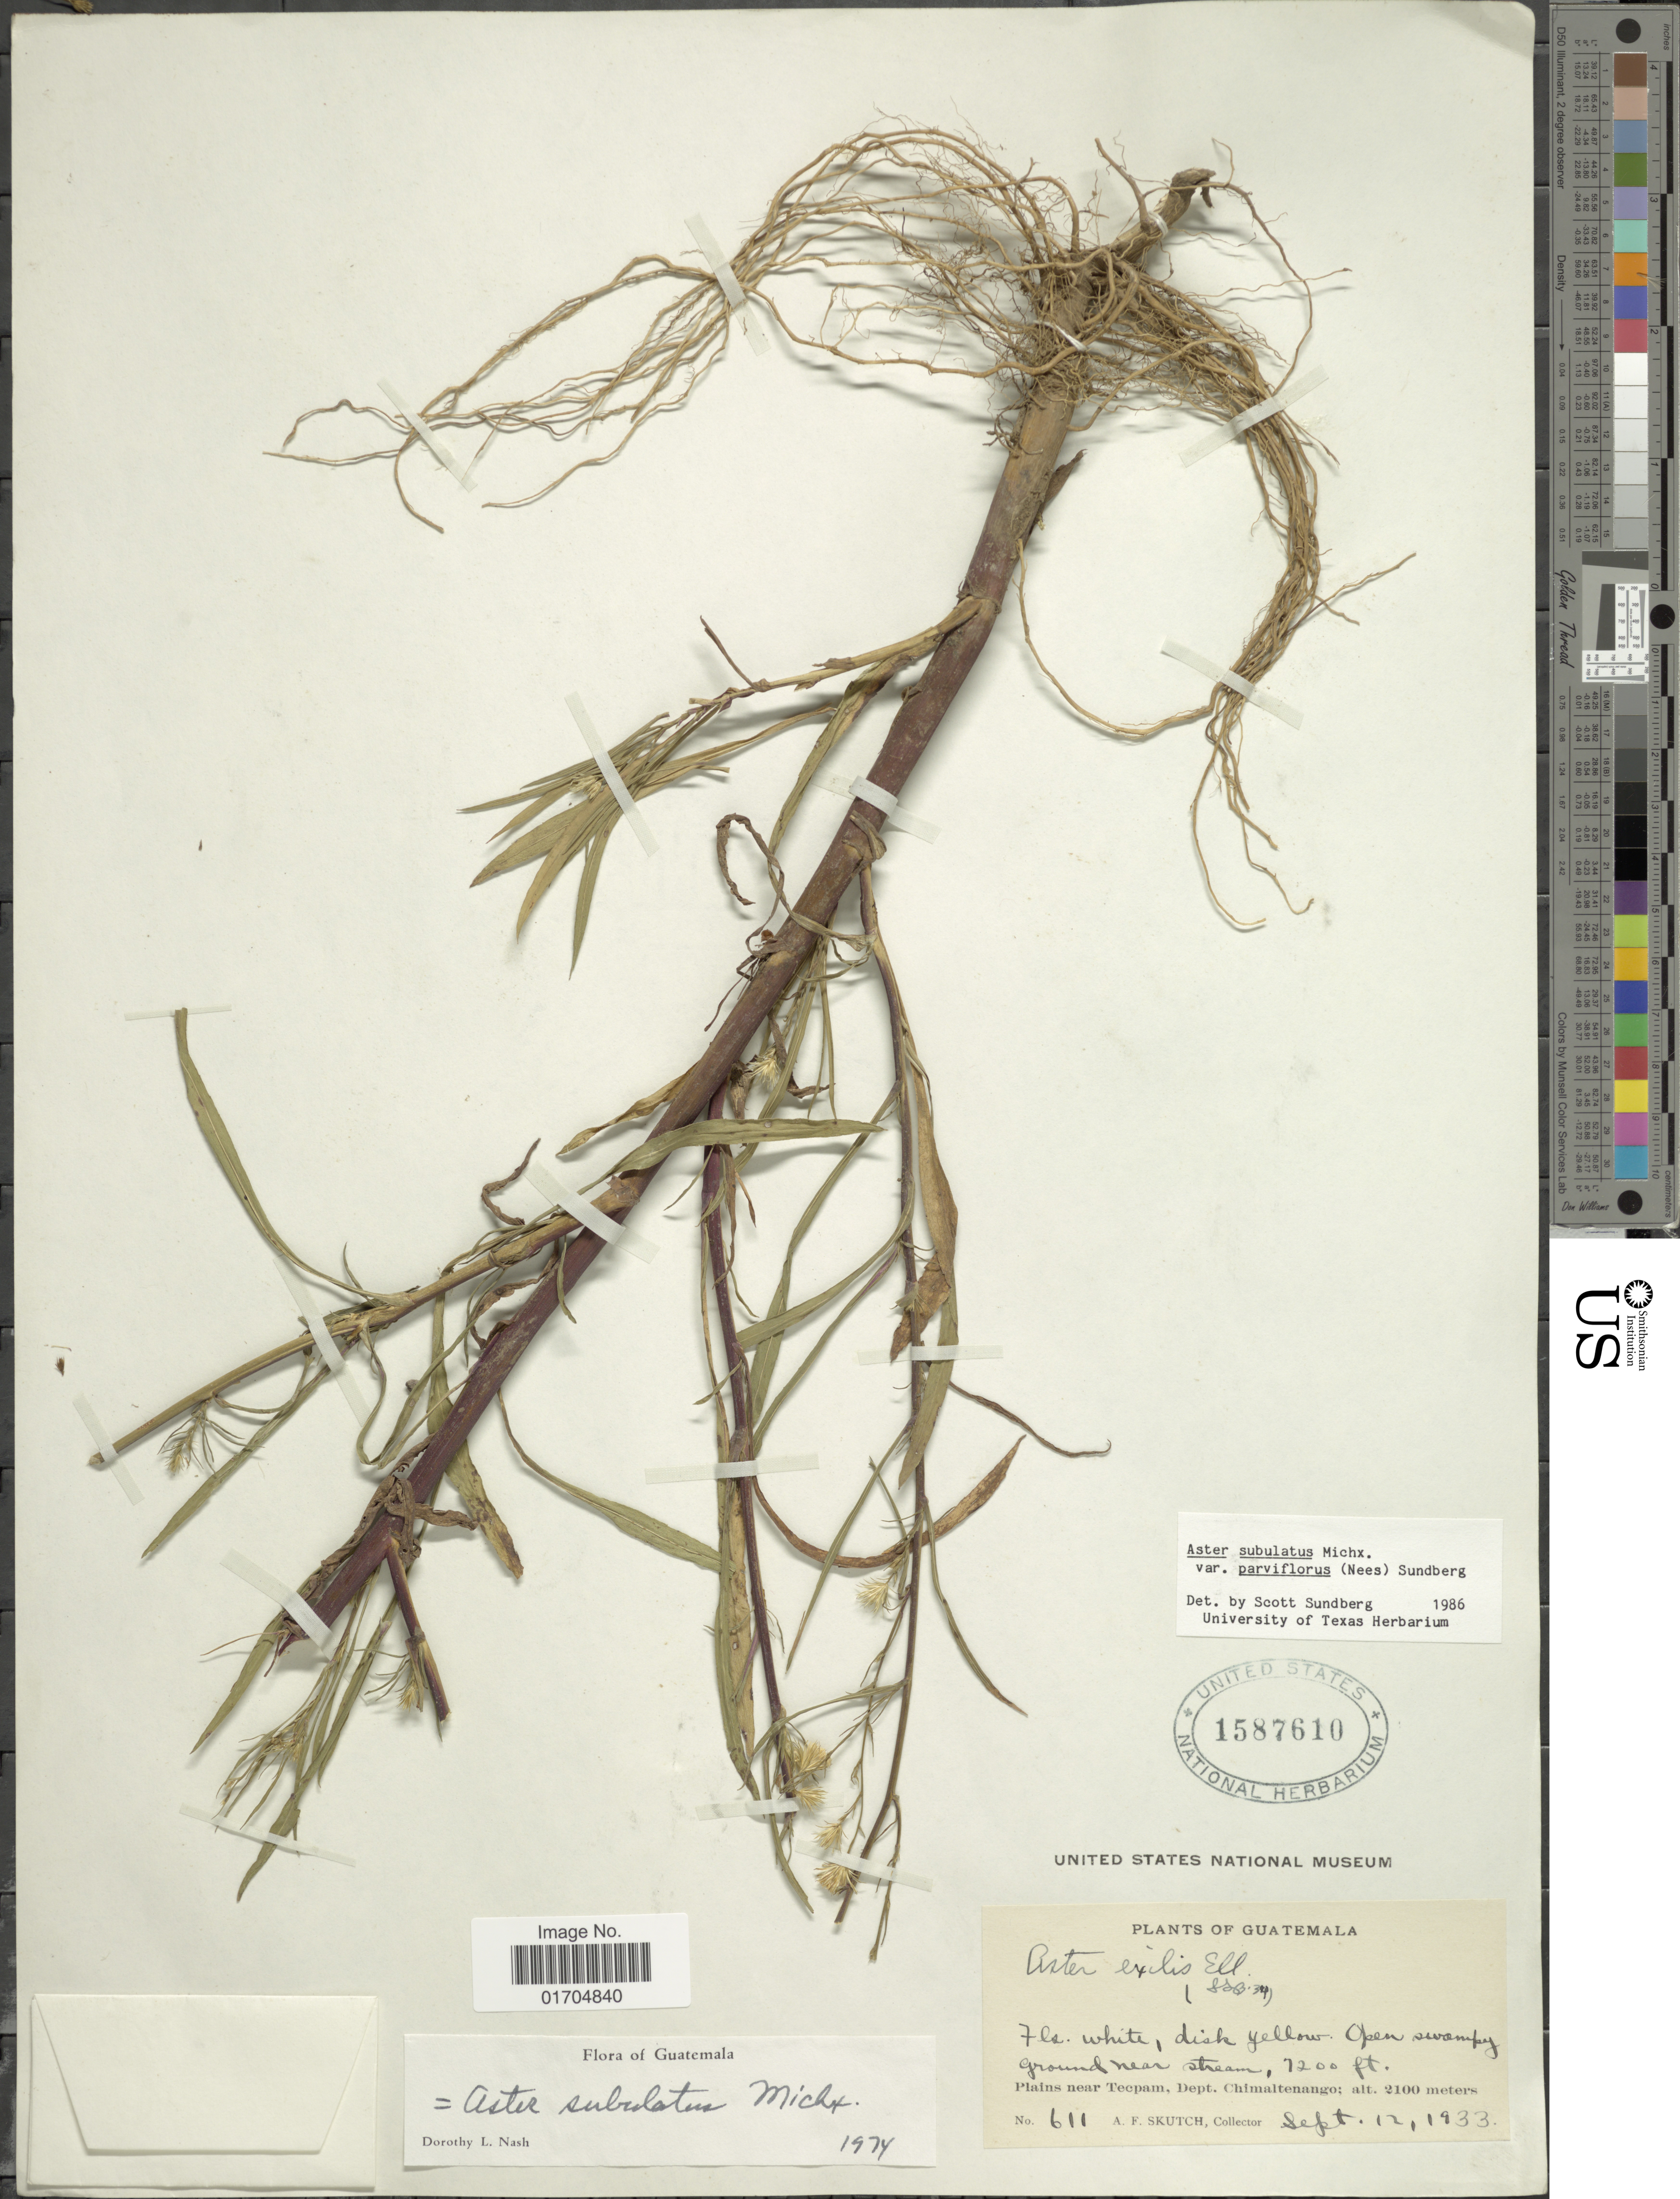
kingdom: Plantae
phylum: Tracheophyta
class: Magnoliopsida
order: Asterales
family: Asteraceae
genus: Symphyotrichum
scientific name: Symphyotrichum subulatum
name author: (Michx.) G.L. Nesom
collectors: A. F. Skutch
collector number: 611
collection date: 1933-09-12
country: Guatemala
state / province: Chimaltenango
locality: Open swampy ground near stream, Plains near Tecpam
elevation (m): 2195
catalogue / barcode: US 1587610